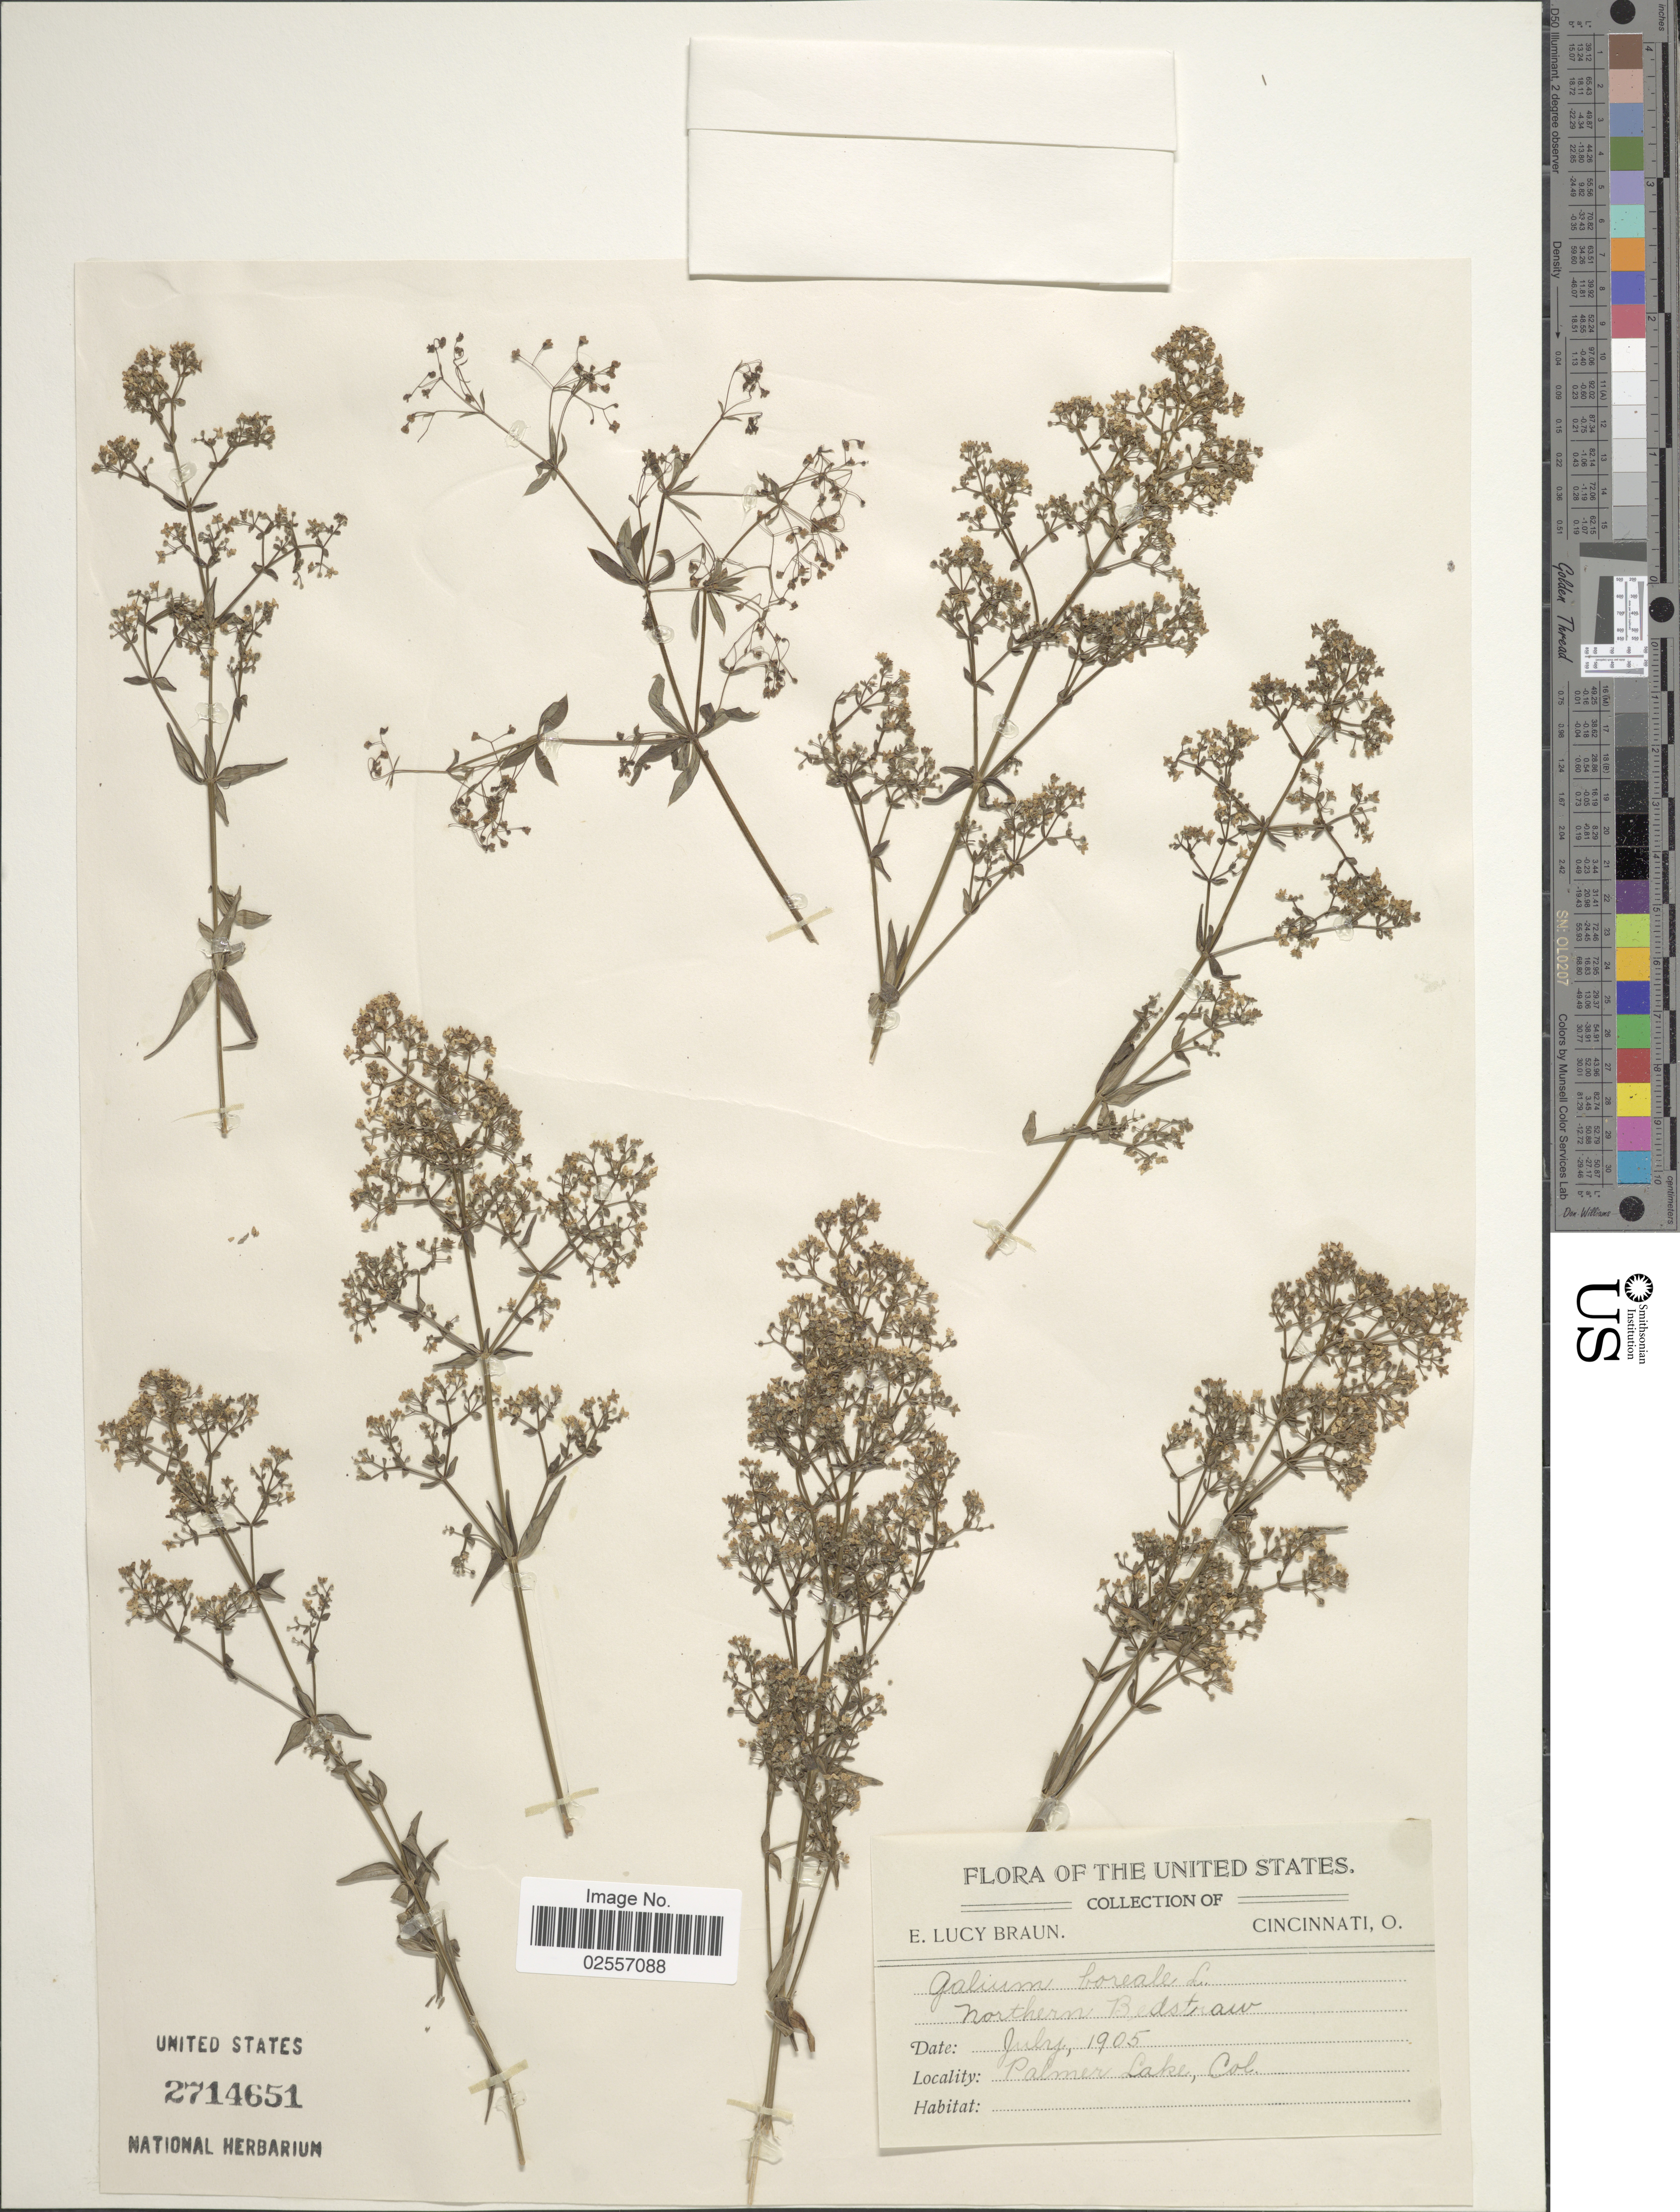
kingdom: Plantae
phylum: Tracheophyta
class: Magnoliopsida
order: Gentianales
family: Rubiaceae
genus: Galium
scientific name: Galium boreale L.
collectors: E. L. Braun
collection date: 1905-07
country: United States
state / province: Colorado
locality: Palmer Lake, Northern Bedstraw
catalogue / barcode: US 2714651